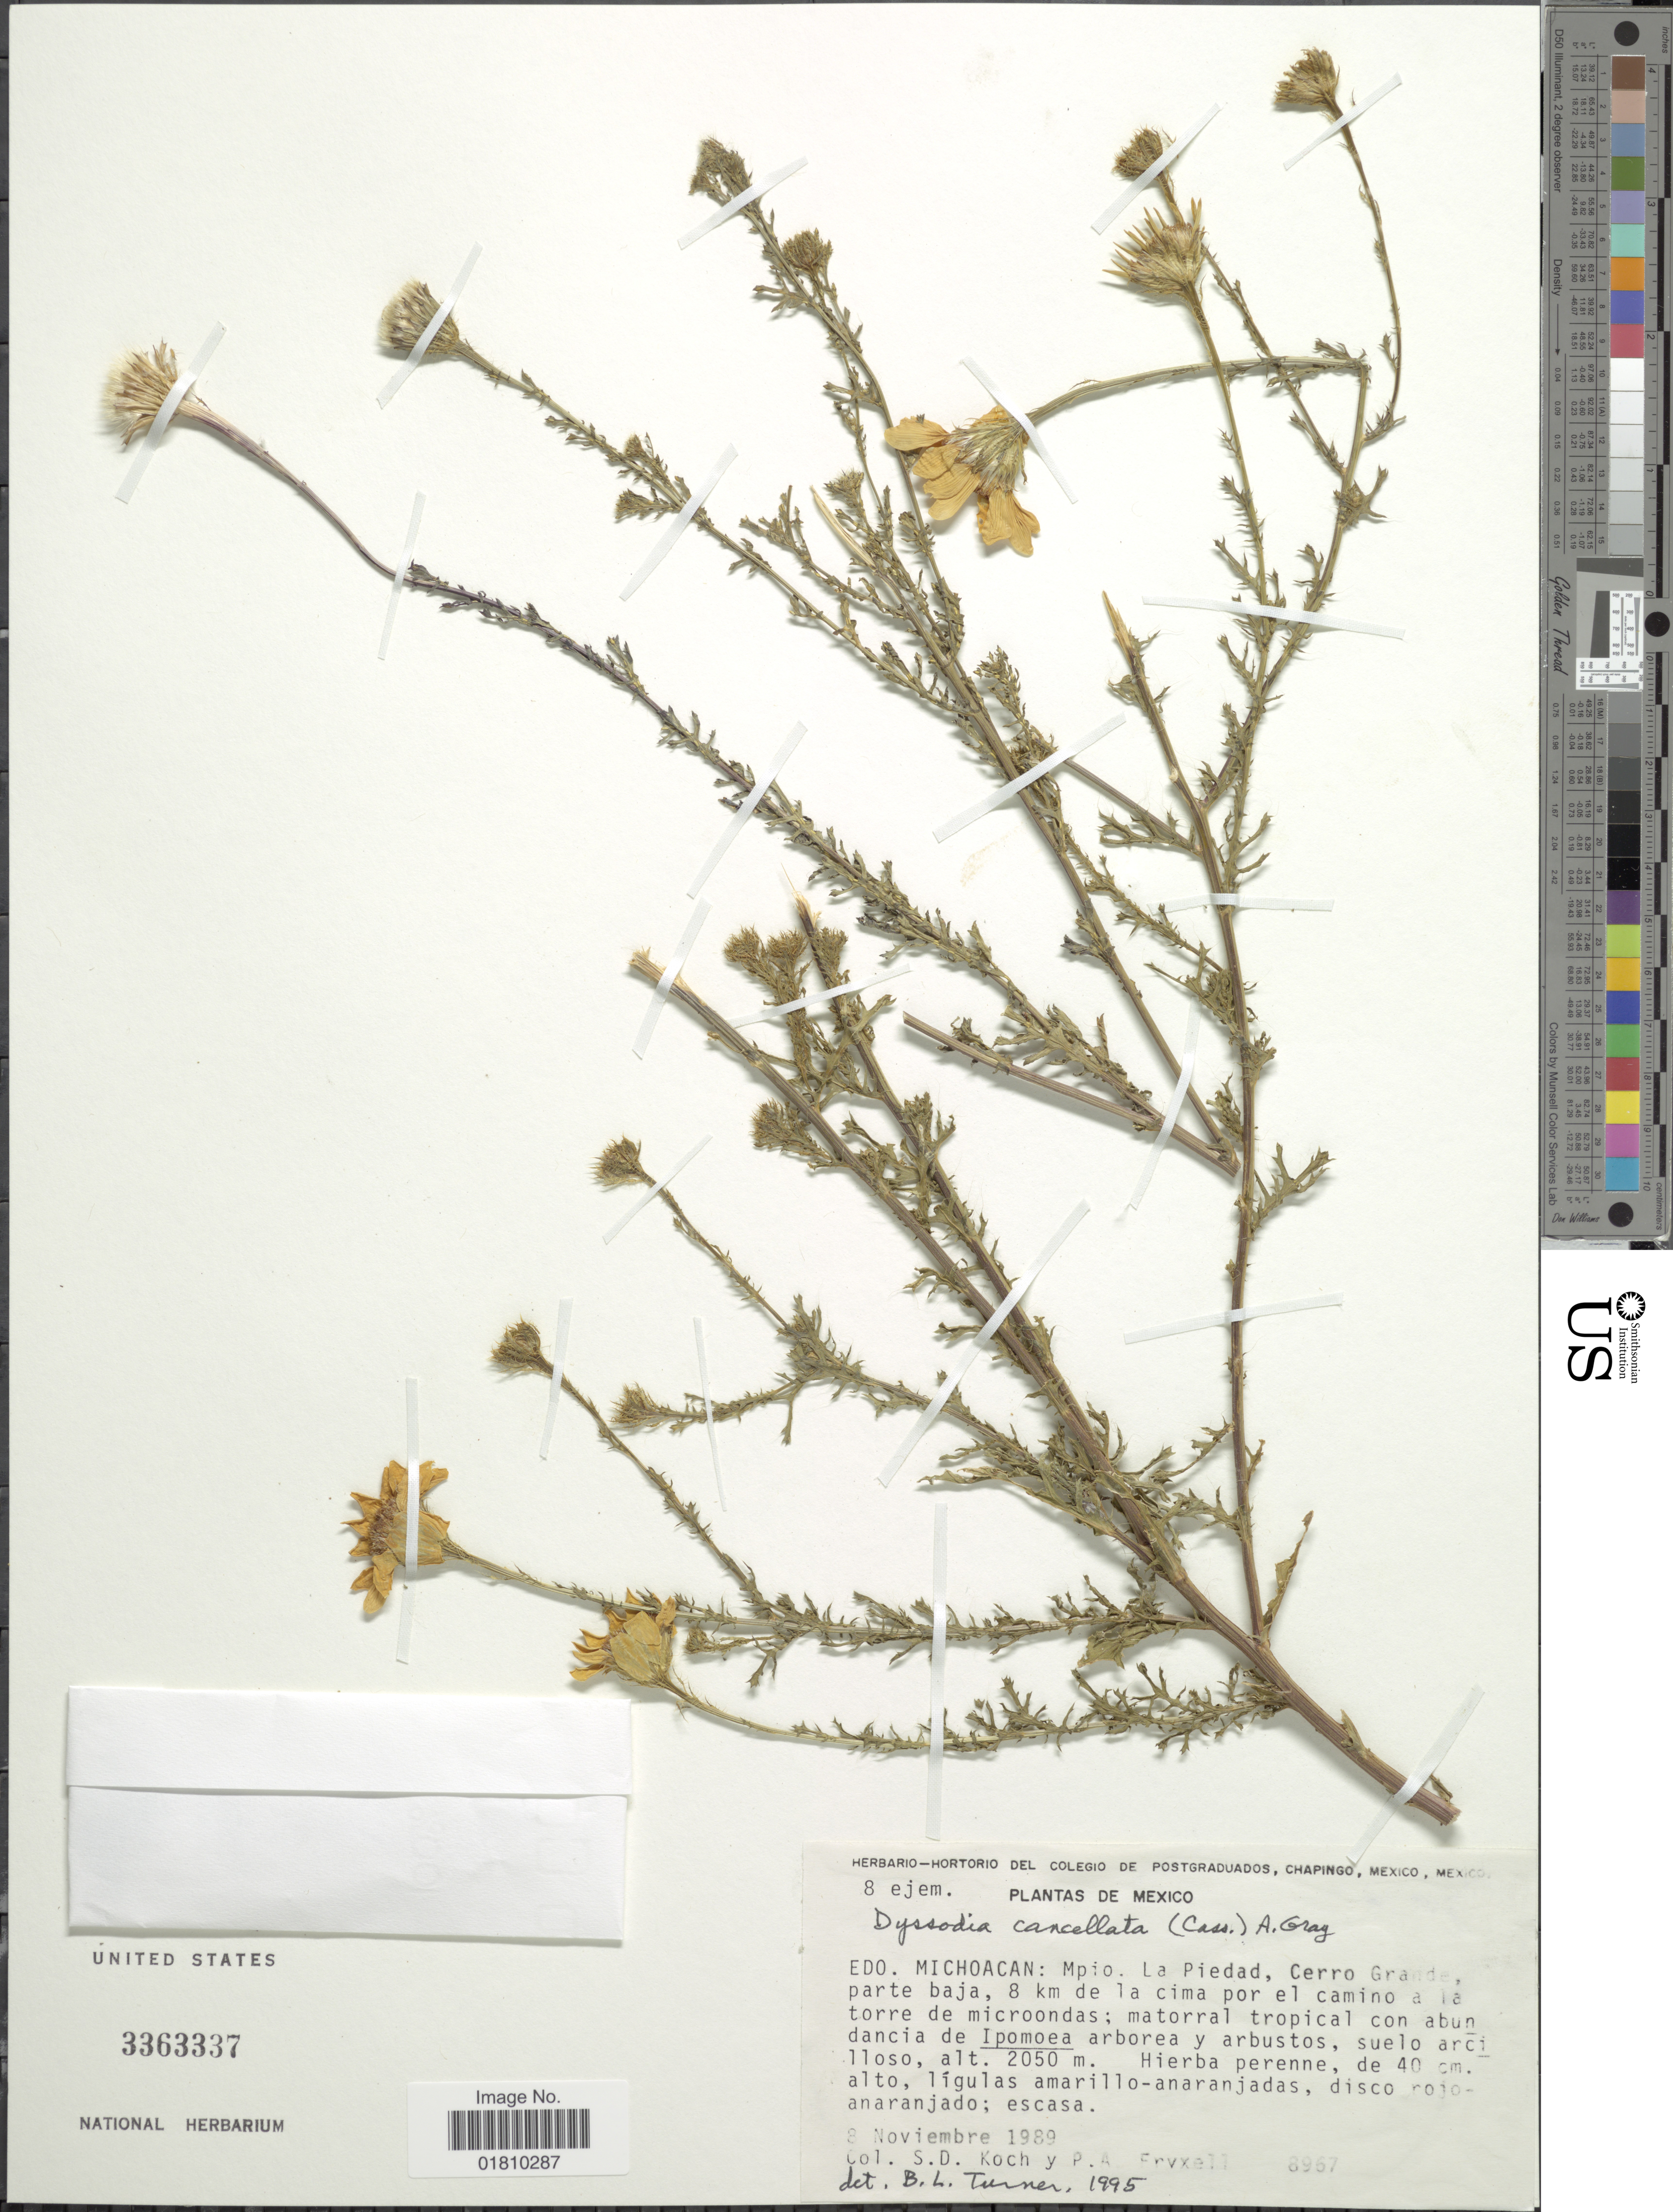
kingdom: Plantae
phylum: Tracheophyta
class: Magnoliopsida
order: Asterales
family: Asteraceae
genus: Adenophyllum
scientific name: Adenophyllum porophyllum var. cancellatum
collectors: S. D. Koch & P. A. Fryxell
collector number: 8697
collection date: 1989-11-08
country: Mexico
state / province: Michoacán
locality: Mpio. La Piedad, Cerr Grande, parte baja. 8 km de la cima por el camino a la torre de micoondas; escasa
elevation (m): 2050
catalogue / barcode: US 3363337